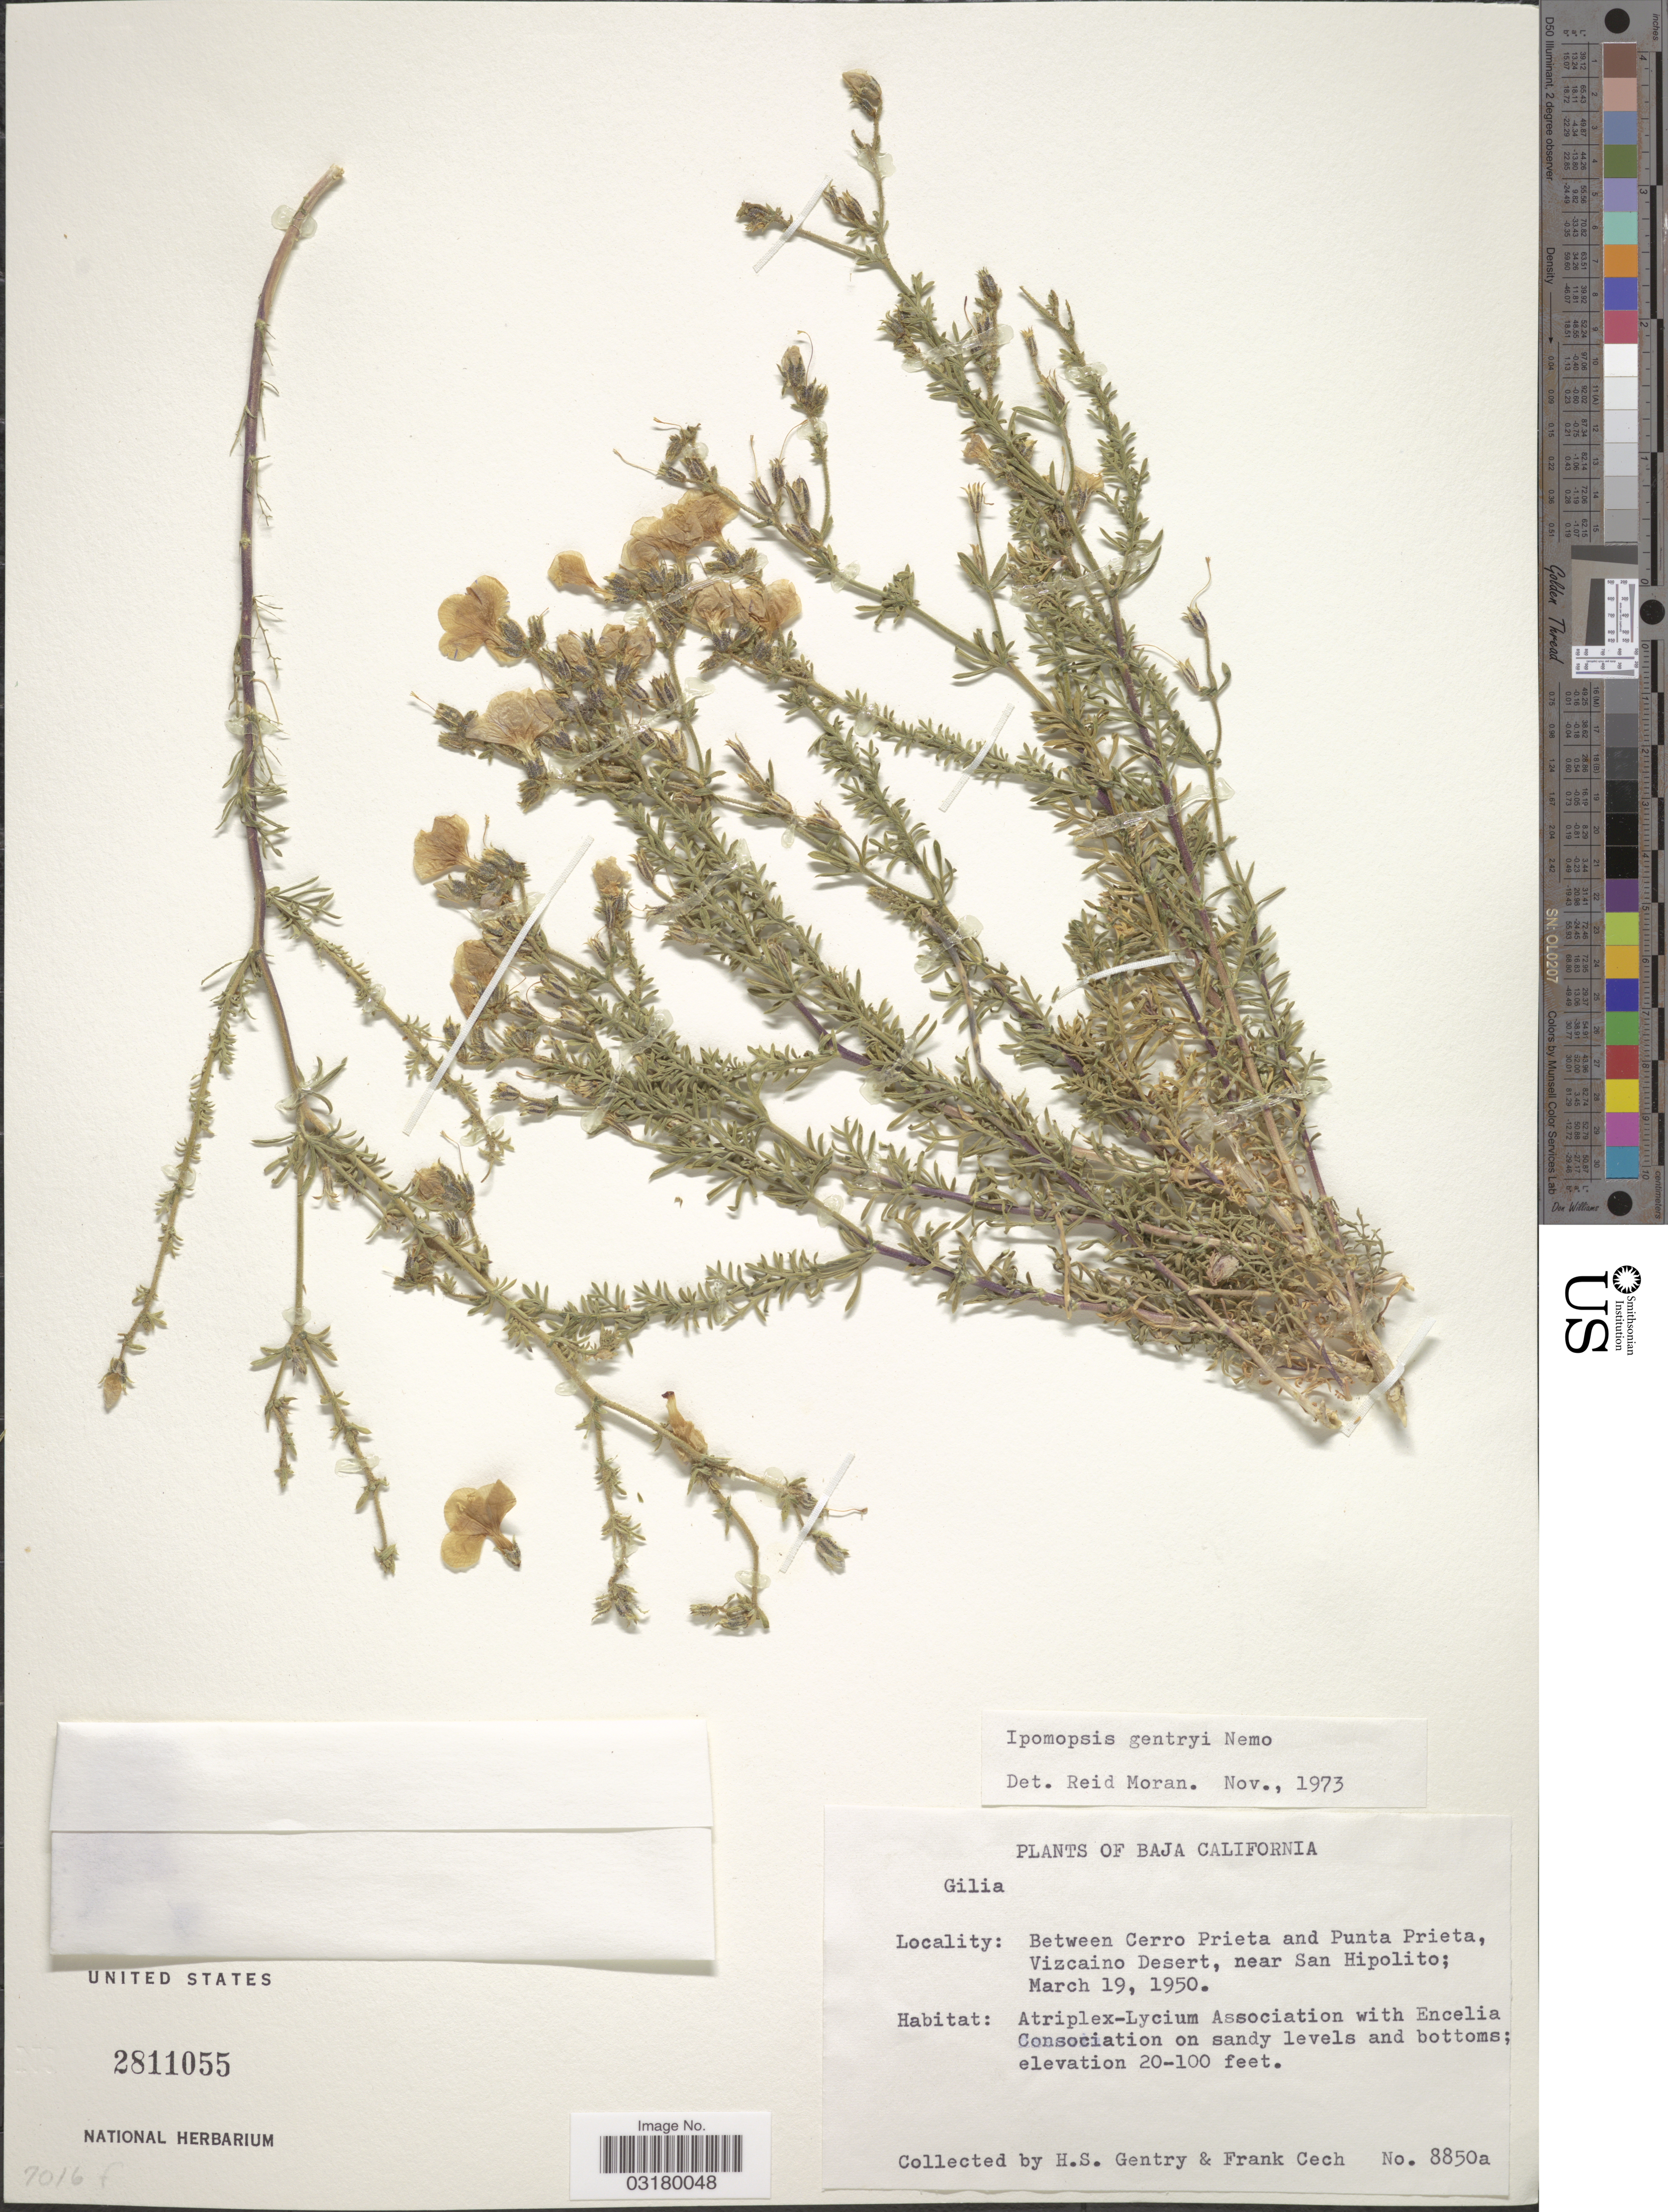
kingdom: Plantae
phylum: Tracheophyta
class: Magnoliopsida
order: Ericales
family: Polemoniaceae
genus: Ipomopsis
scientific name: Ipomopsis gentryi Nemo sp. nov. ined.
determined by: Moran, R. V.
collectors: H. S. Gentry & F. Cech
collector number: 8850a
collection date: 1950-03-19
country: Mexico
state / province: Baja California Norte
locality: Between Cerro Prieta and Punta Prieta, Vizcaino Desert, near San Hipolito.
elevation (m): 6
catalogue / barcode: US 2811055